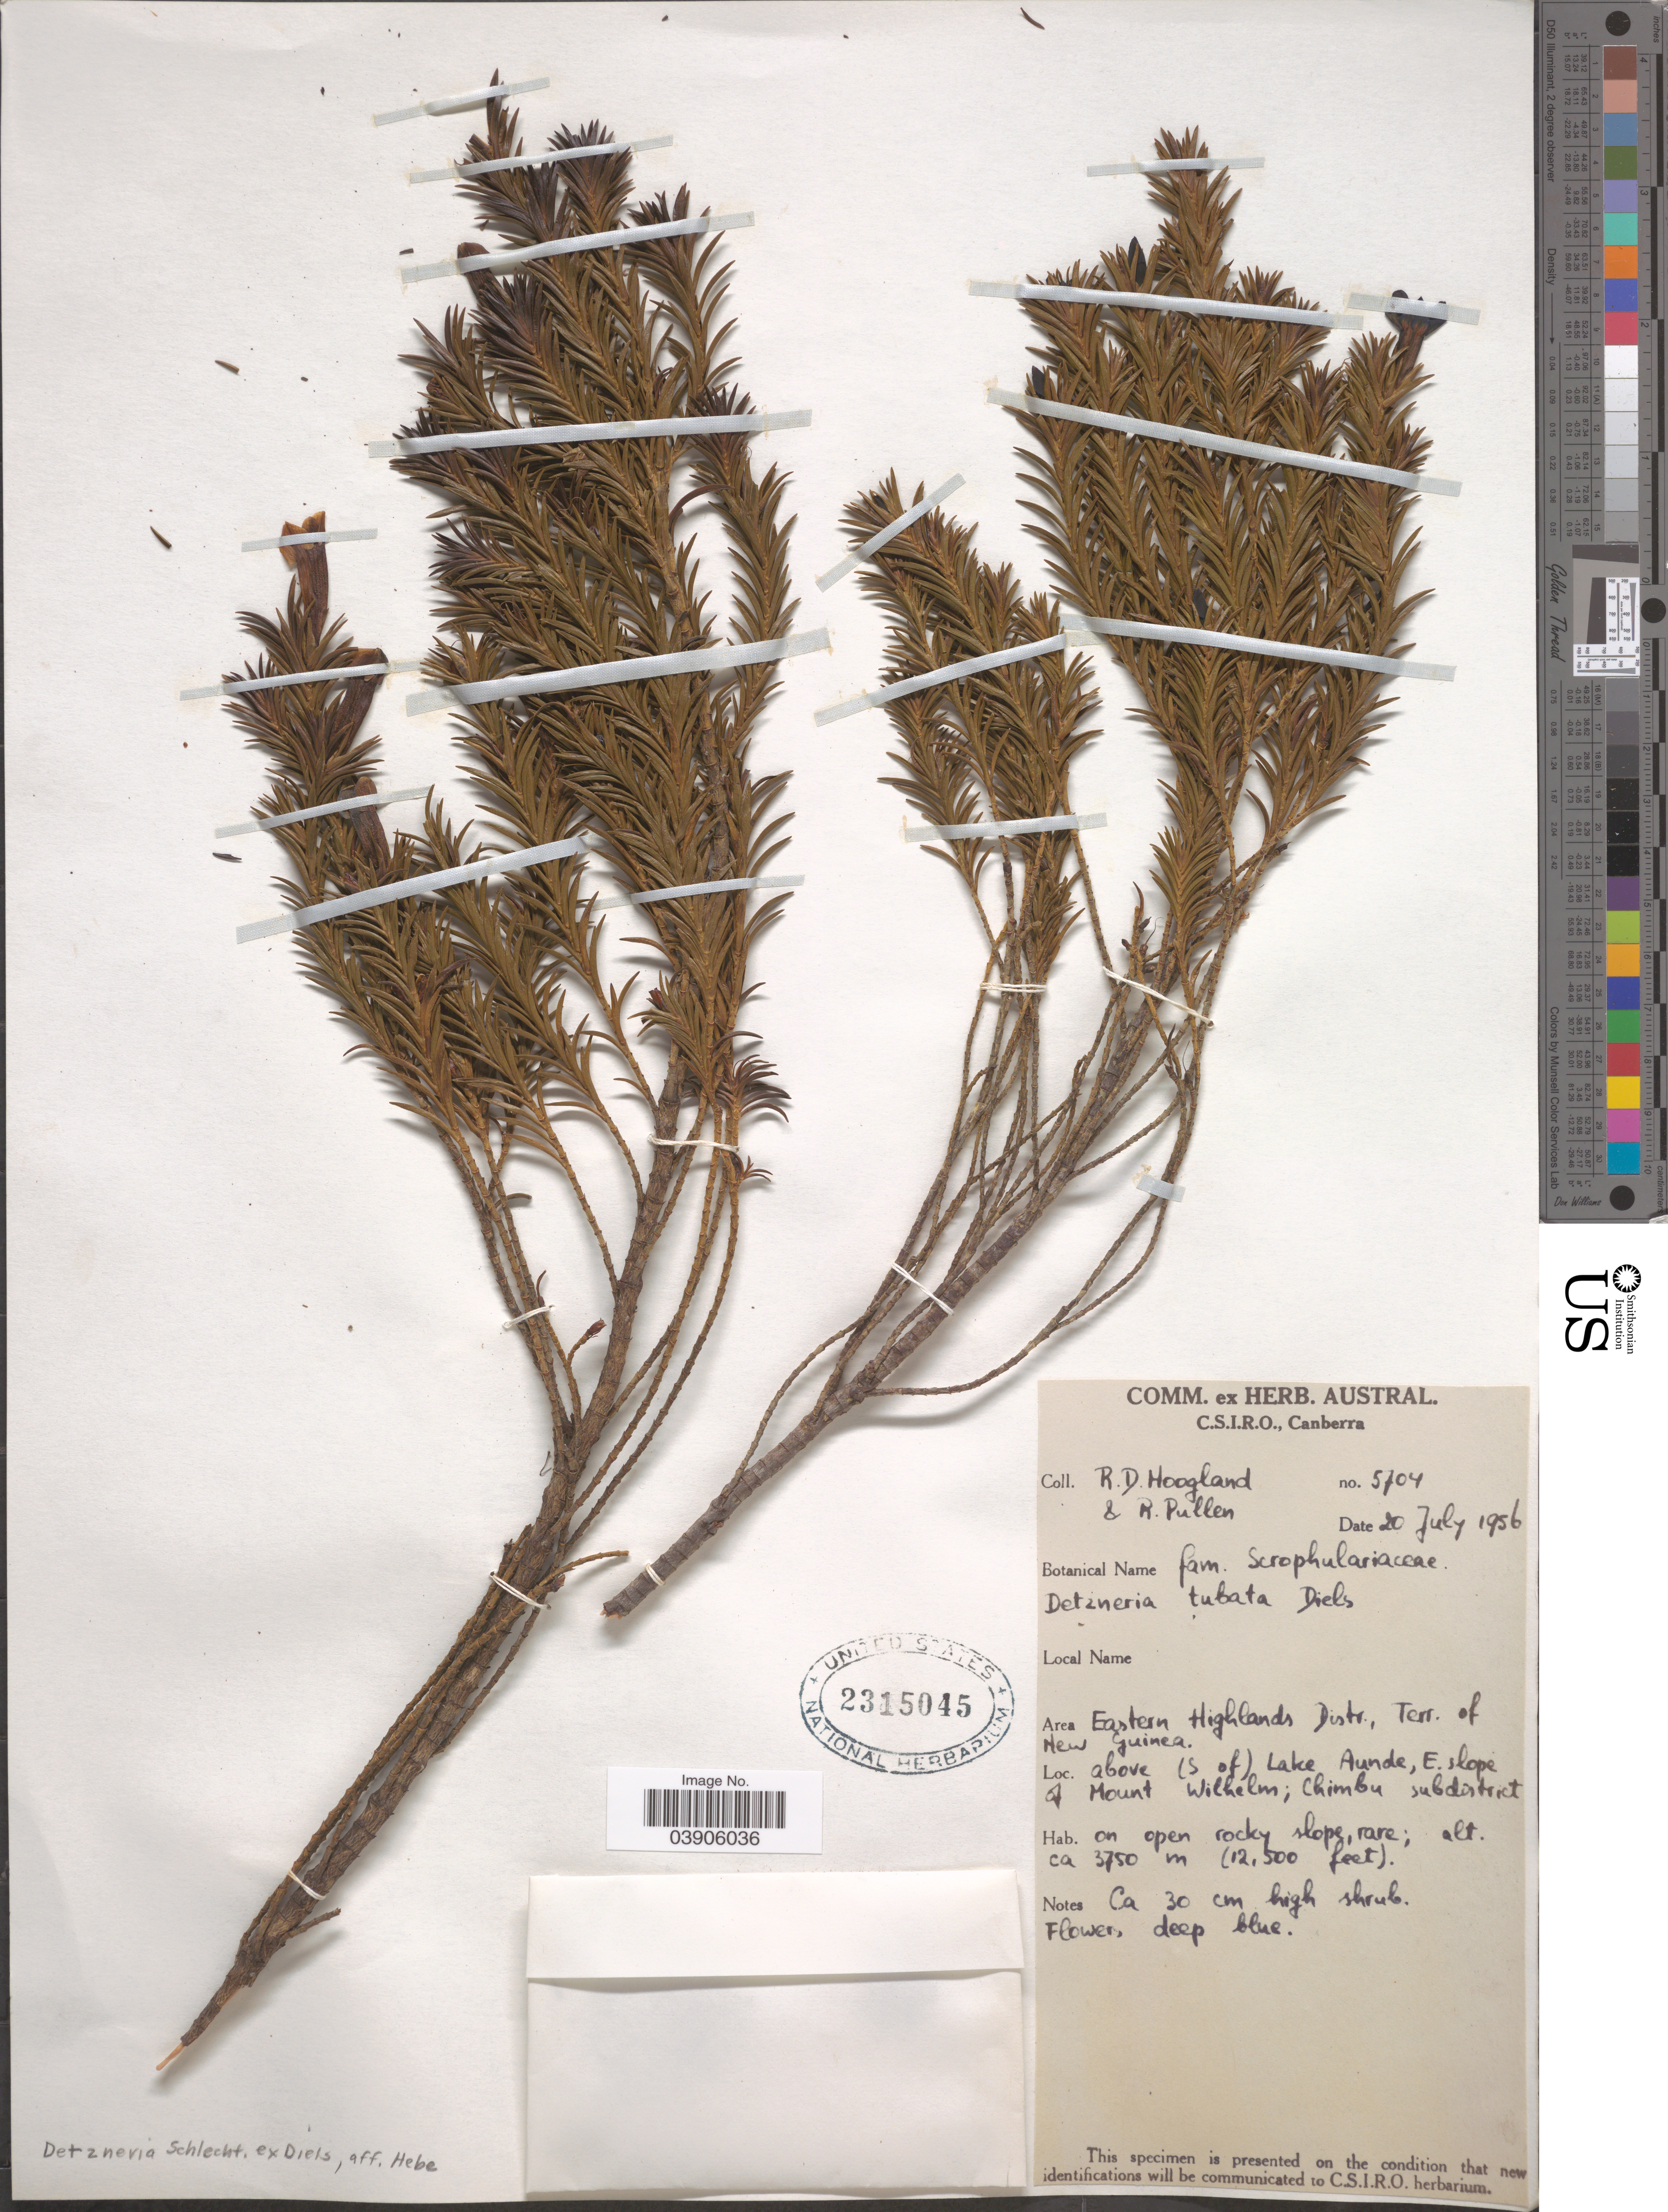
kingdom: Plantae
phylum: Tracheophyta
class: Magnoliopsida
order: Lamiales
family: Plantaginaceae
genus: Detzneria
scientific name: Detzneria tubata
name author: Diels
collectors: R. D. Hoogland & R. Pullen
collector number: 5704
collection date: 1956-07-20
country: Papua New Guinea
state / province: Chimbu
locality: Area Eastern Highlands Distr., Terr. of New Guinea. Above (S of) Lake Aunde, E. slope of Mount Wilhelm; Chimbu subdistrict.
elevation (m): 3750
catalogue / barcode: US 2315045